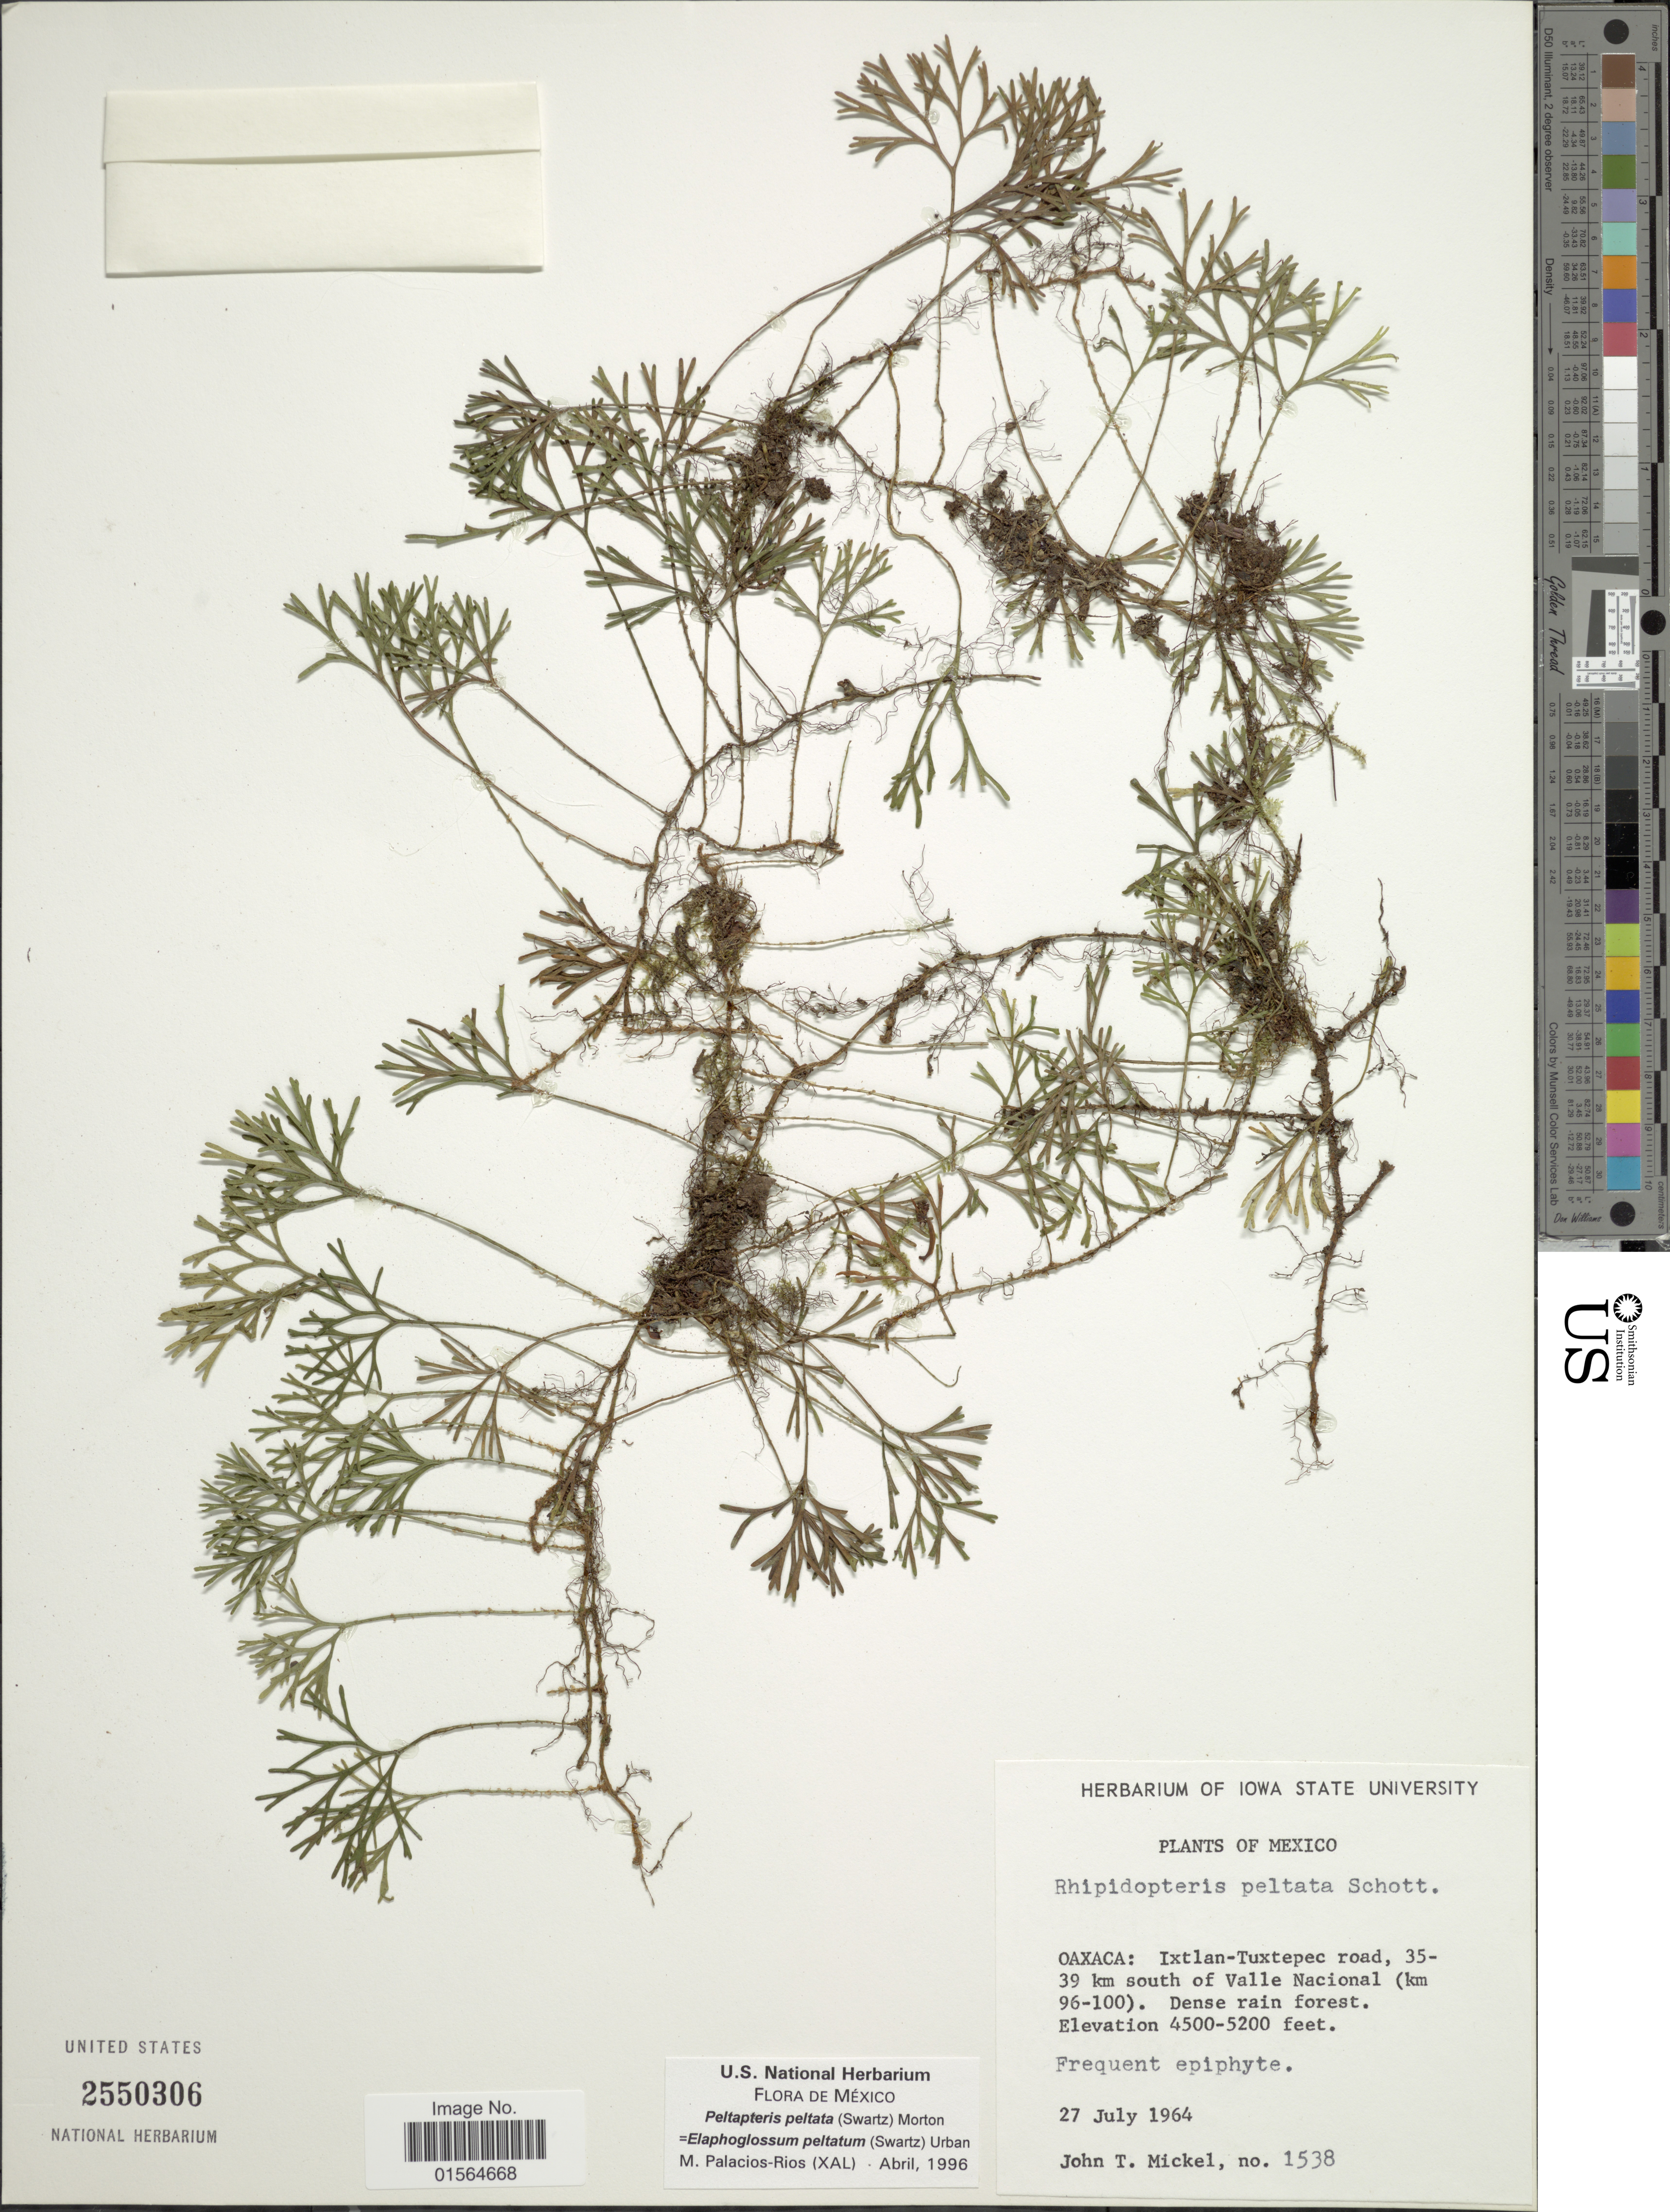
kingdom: Plantae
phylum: Tracheophyta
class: Polypodiopsida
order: Polypodiales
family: Dryopteridaceae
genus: Elaphoglossum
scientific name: Elaphoglossum peltatum f. peltatum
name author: (Sw.) Urb.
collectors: J. T. Mickel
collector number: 1538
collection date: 1964-07-27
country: Mexico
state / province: Oaxaca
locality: Ixtlan - Tuxtepec road, 35 - 39 km south of Valle Nacional (km 69 - 100). Dense rain forest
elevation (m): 1372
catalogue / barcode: US 2550306